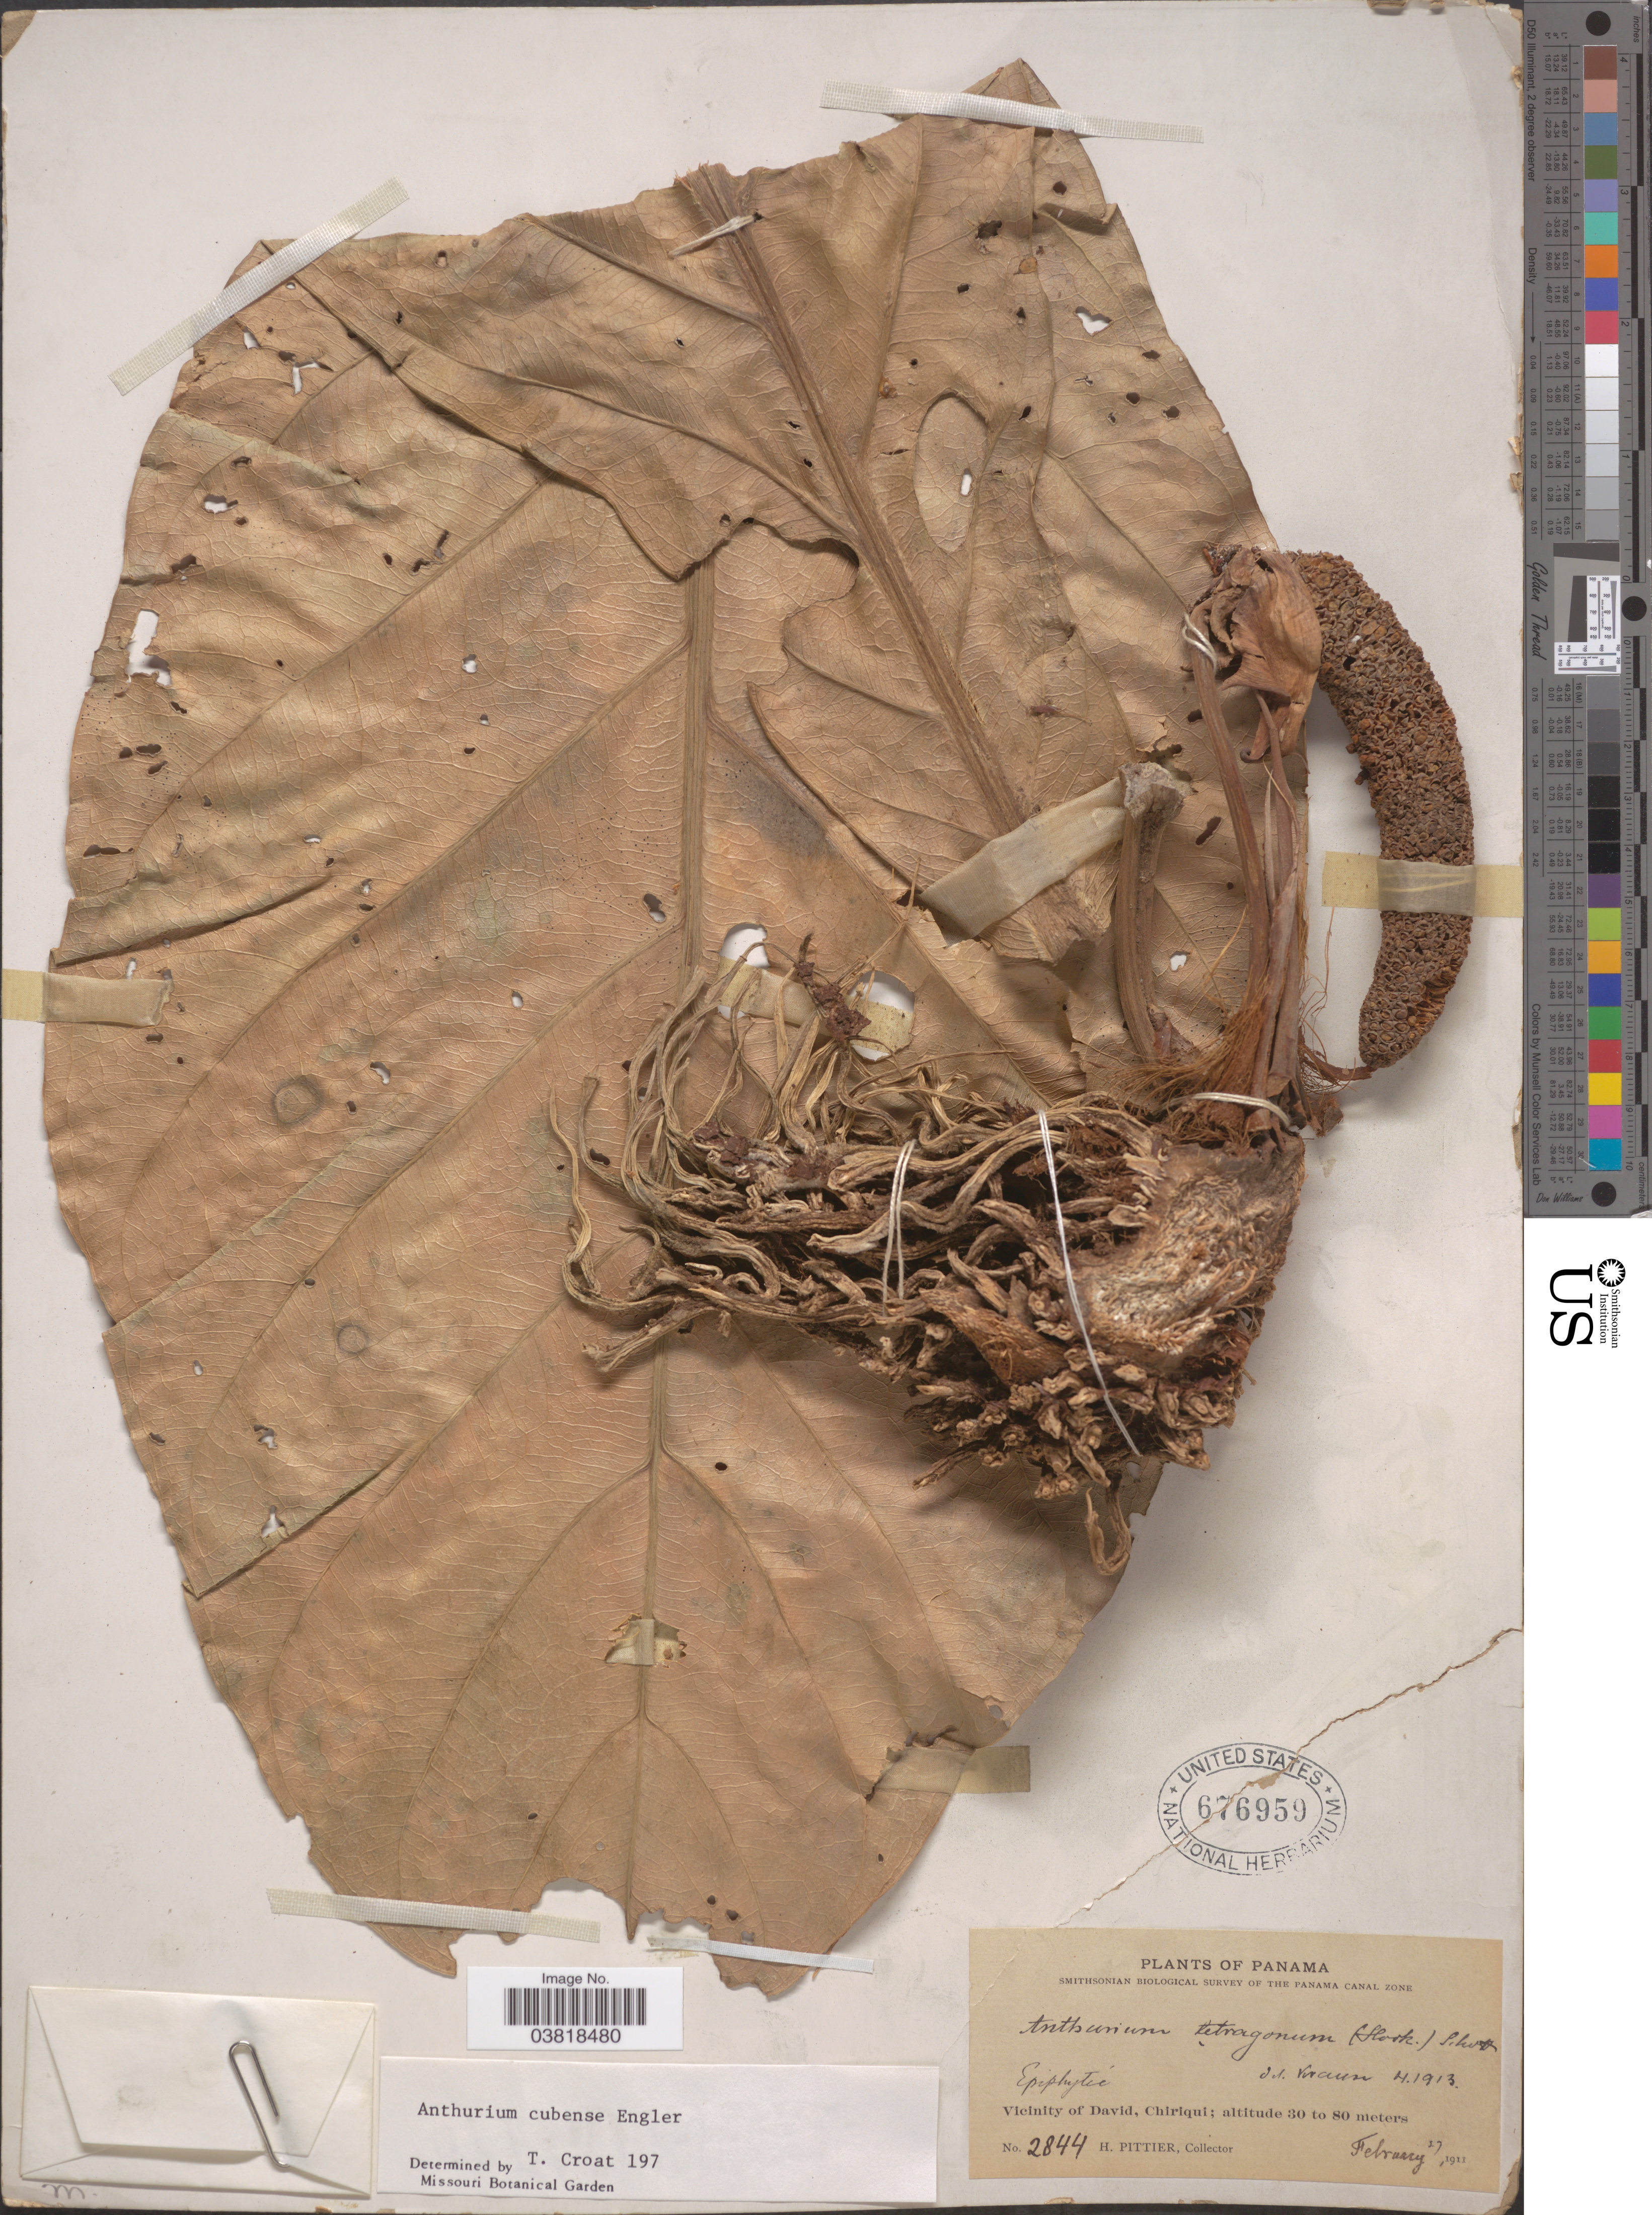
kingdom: Plantae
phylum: Tracheophyta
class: Liliopsida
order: Alismatales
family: Araceae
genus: Anthurium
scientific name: Anthurium cubense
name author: Engl.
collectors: H. F. Pittier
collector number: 2844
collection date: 1911-02-27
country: Panama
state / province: Chiriqui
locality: Vicinity of David.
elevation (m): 30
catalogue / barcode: US 676959